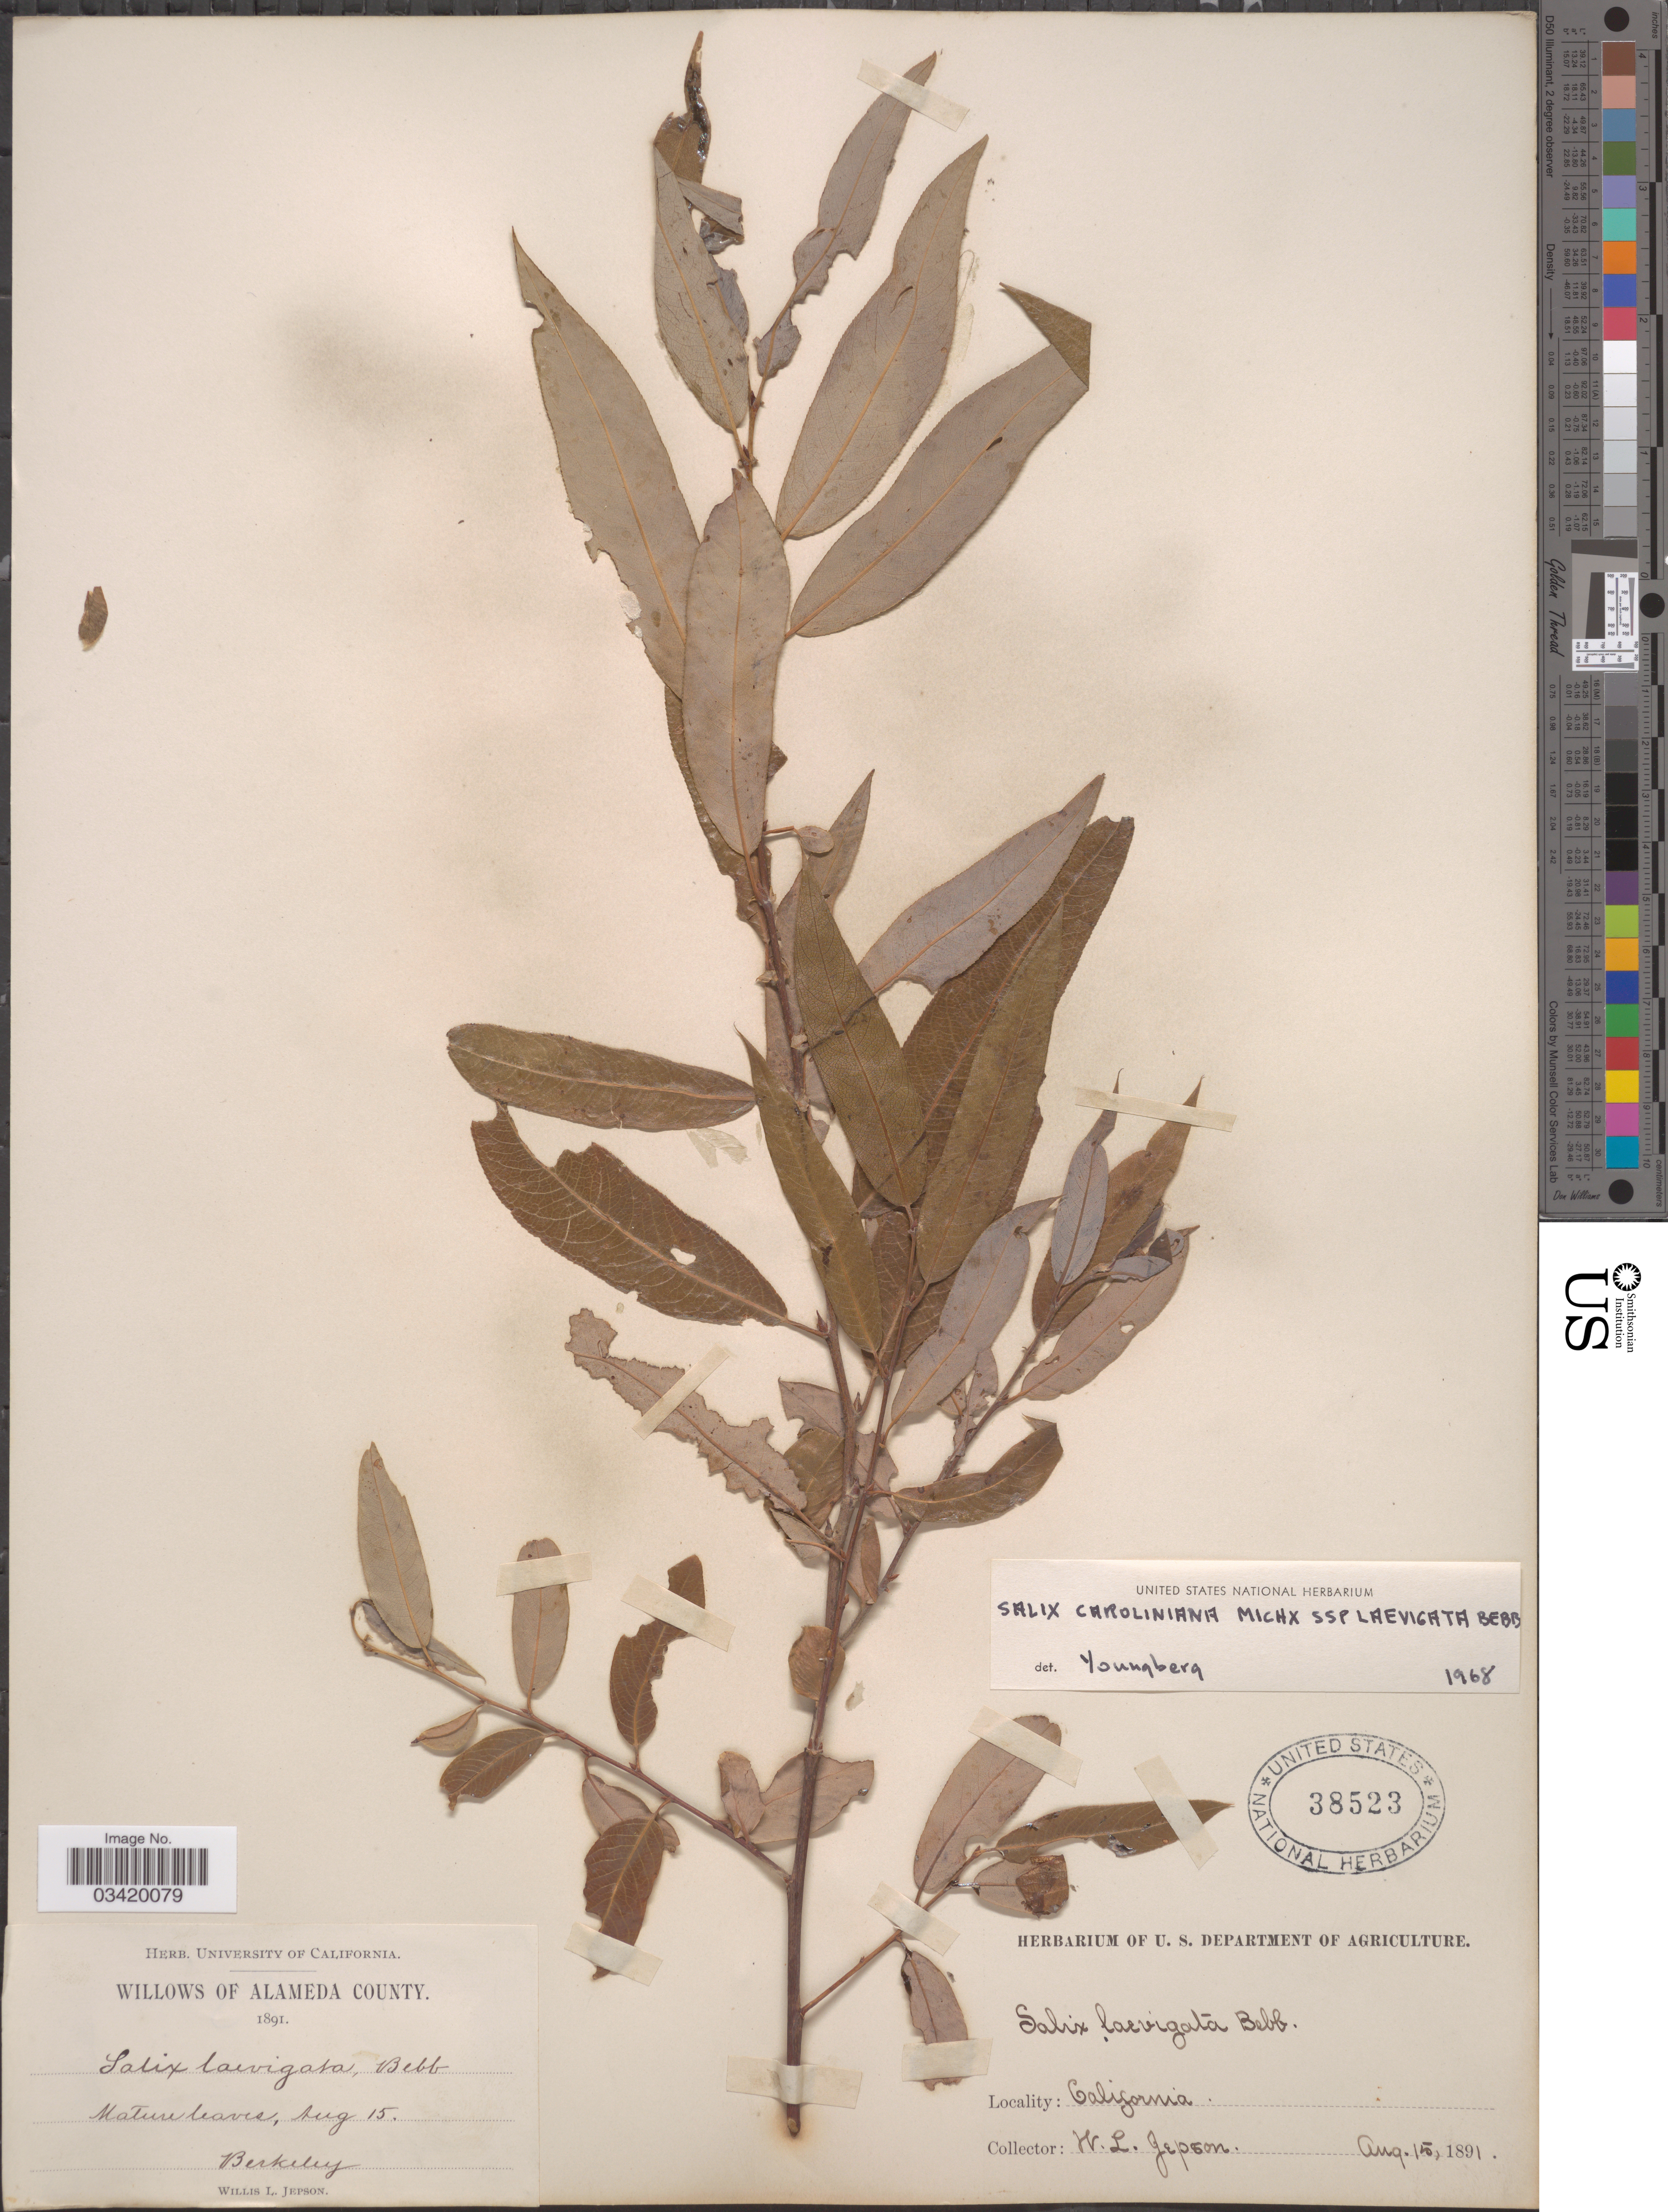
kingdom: Plantae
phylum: Tracheophyta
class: Magnoliopsida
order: Malpighiales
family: Salicaceae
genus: Salix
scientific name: Salix caroliniana subsp. laevigata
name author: Bebb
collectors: W. L. Jepson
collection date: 1891-08-15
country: United States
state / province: California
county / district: Alameda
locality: Willows of Alameda County. Berkeley.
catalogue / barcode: US 38523